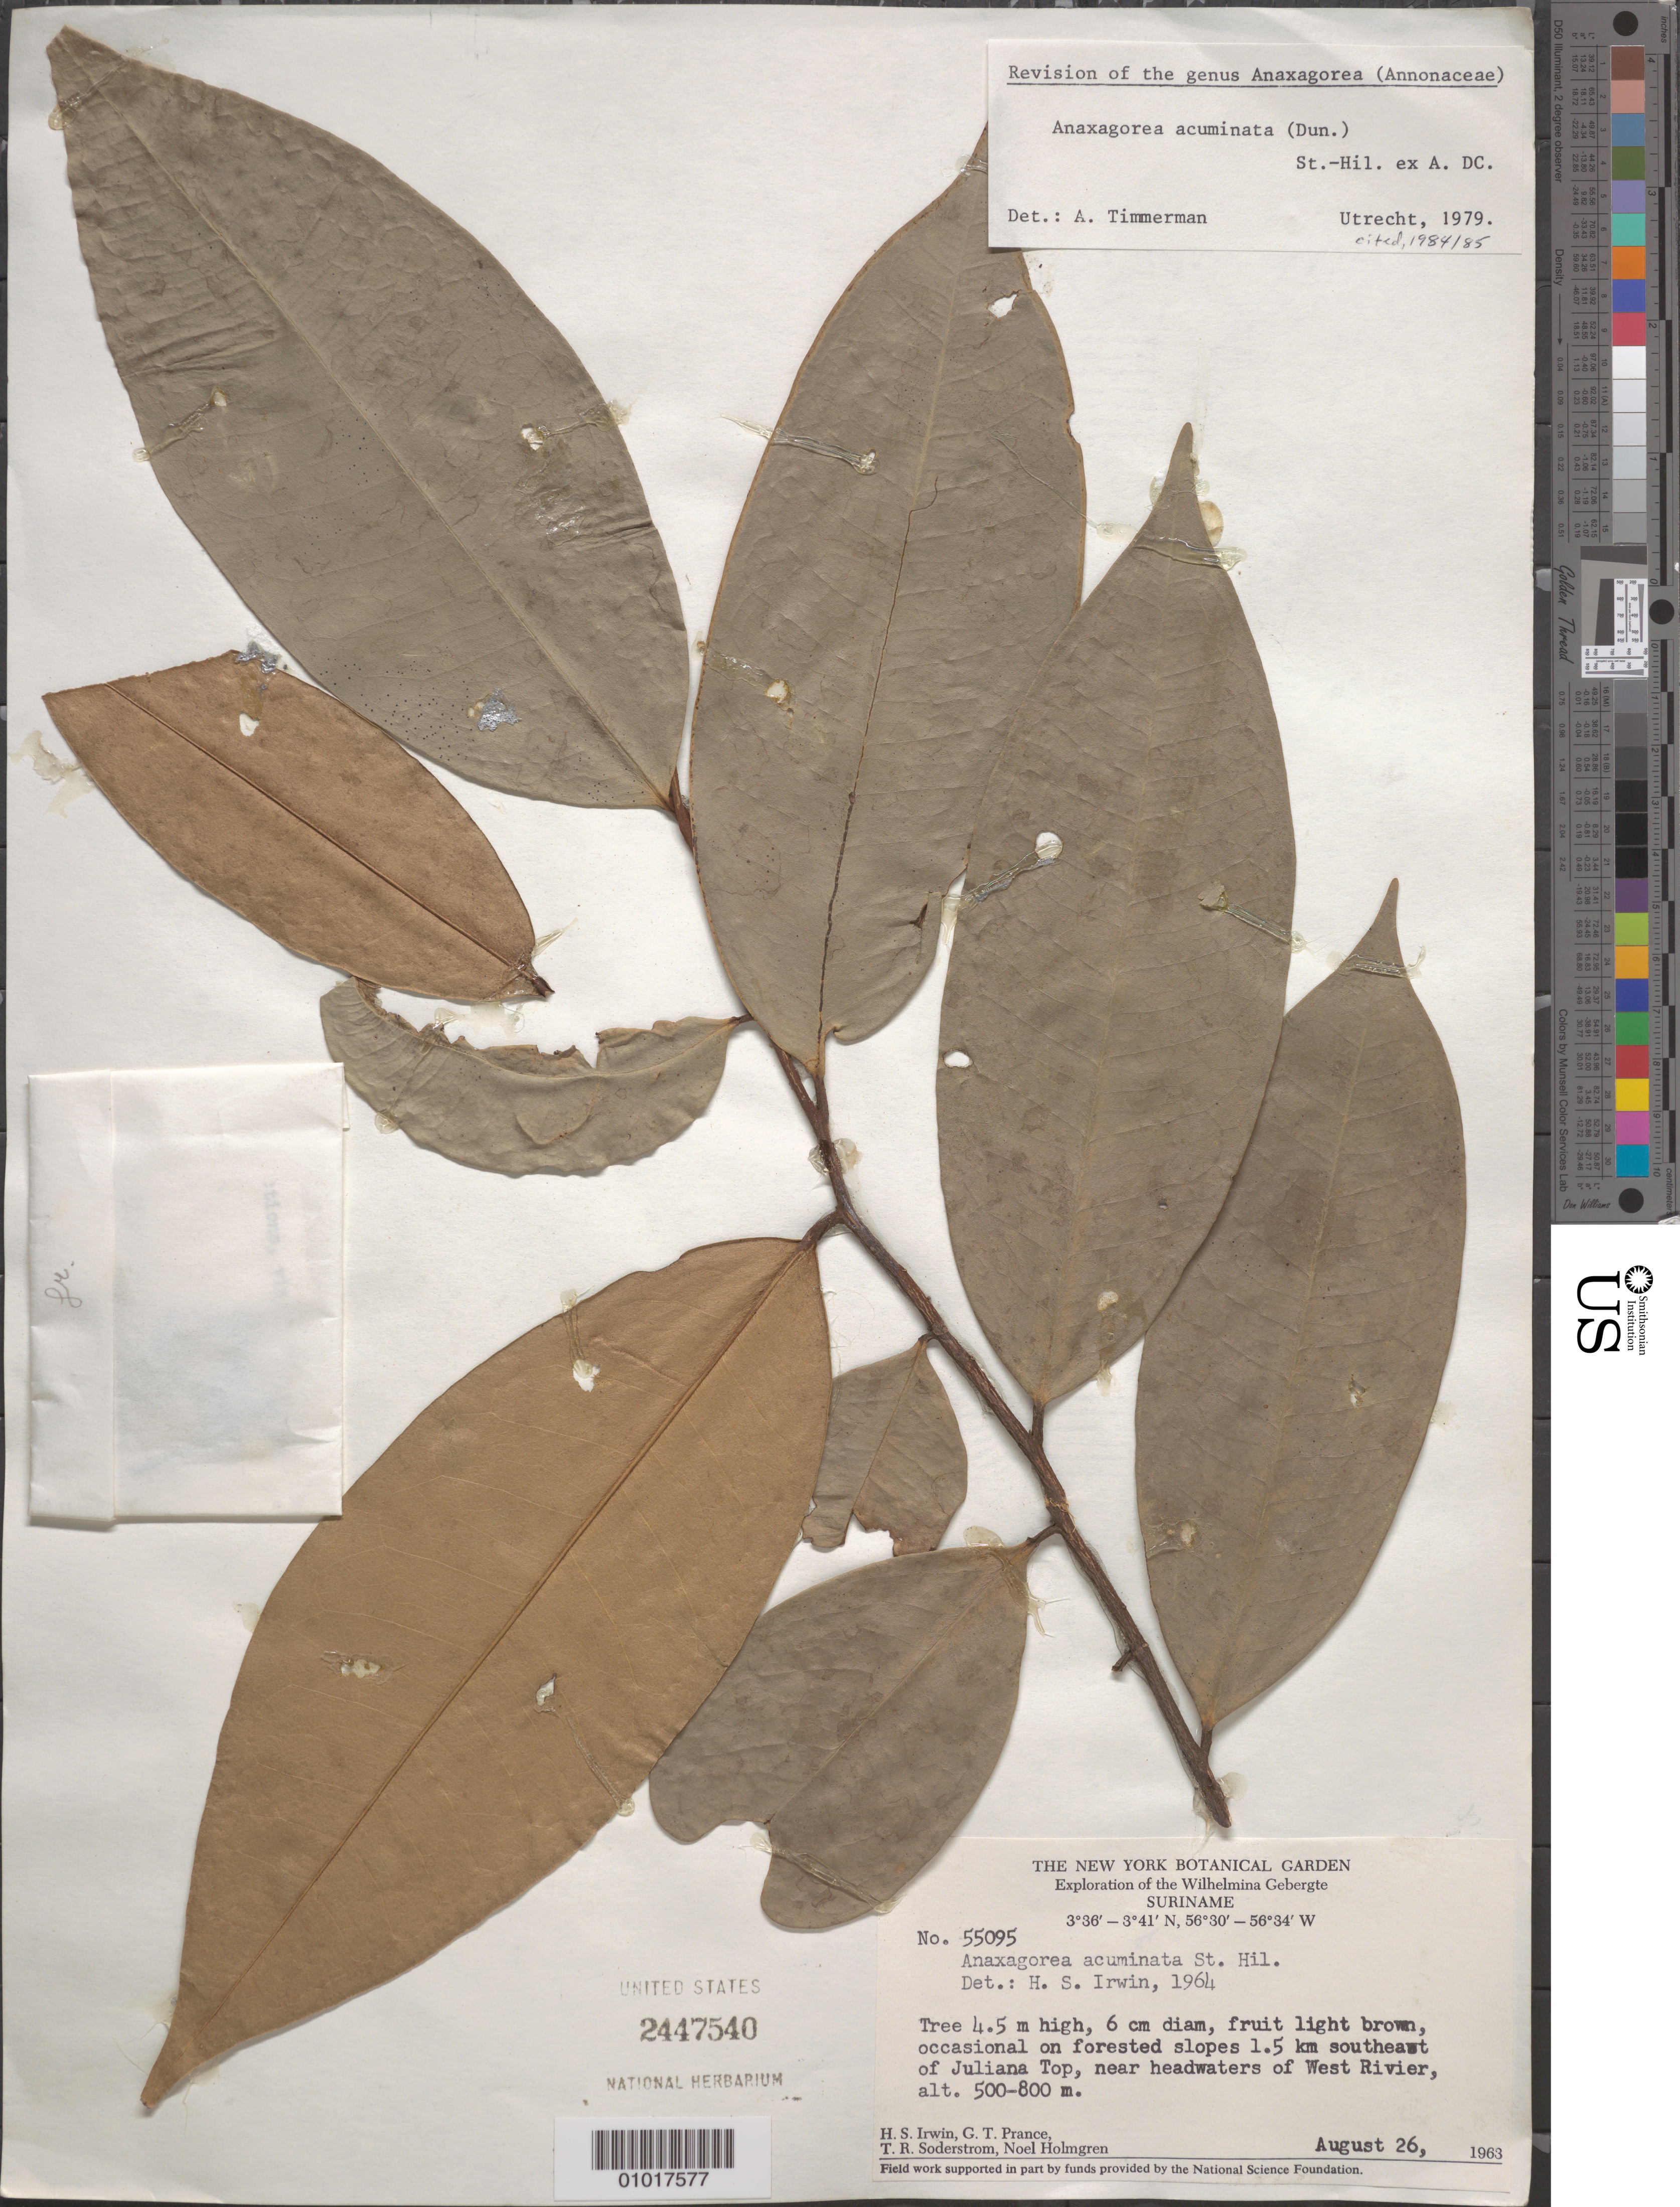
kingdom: Plantae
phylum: Tracheophyta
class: Magnoliopsida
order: Magnoliales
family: Annonaceae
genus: Anaxagorea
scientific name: Anaxagorea acuminata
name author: (Dunal) A. DC.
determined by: Timmerman, A.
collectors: H. Irwin, G. T. Prance, T. R. Soderstrom & N. H. Holmgren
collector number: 55095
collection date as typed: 26-Aug-63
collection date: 1963-08-26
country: Suriname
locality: Slopes 1.5 km SW of Juliana Top, near headwaters of W Rivier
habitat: Forested slopes 1.5 km SE of Juliana Top, near headwaters of W River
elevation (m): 500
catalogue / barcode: US 2447540